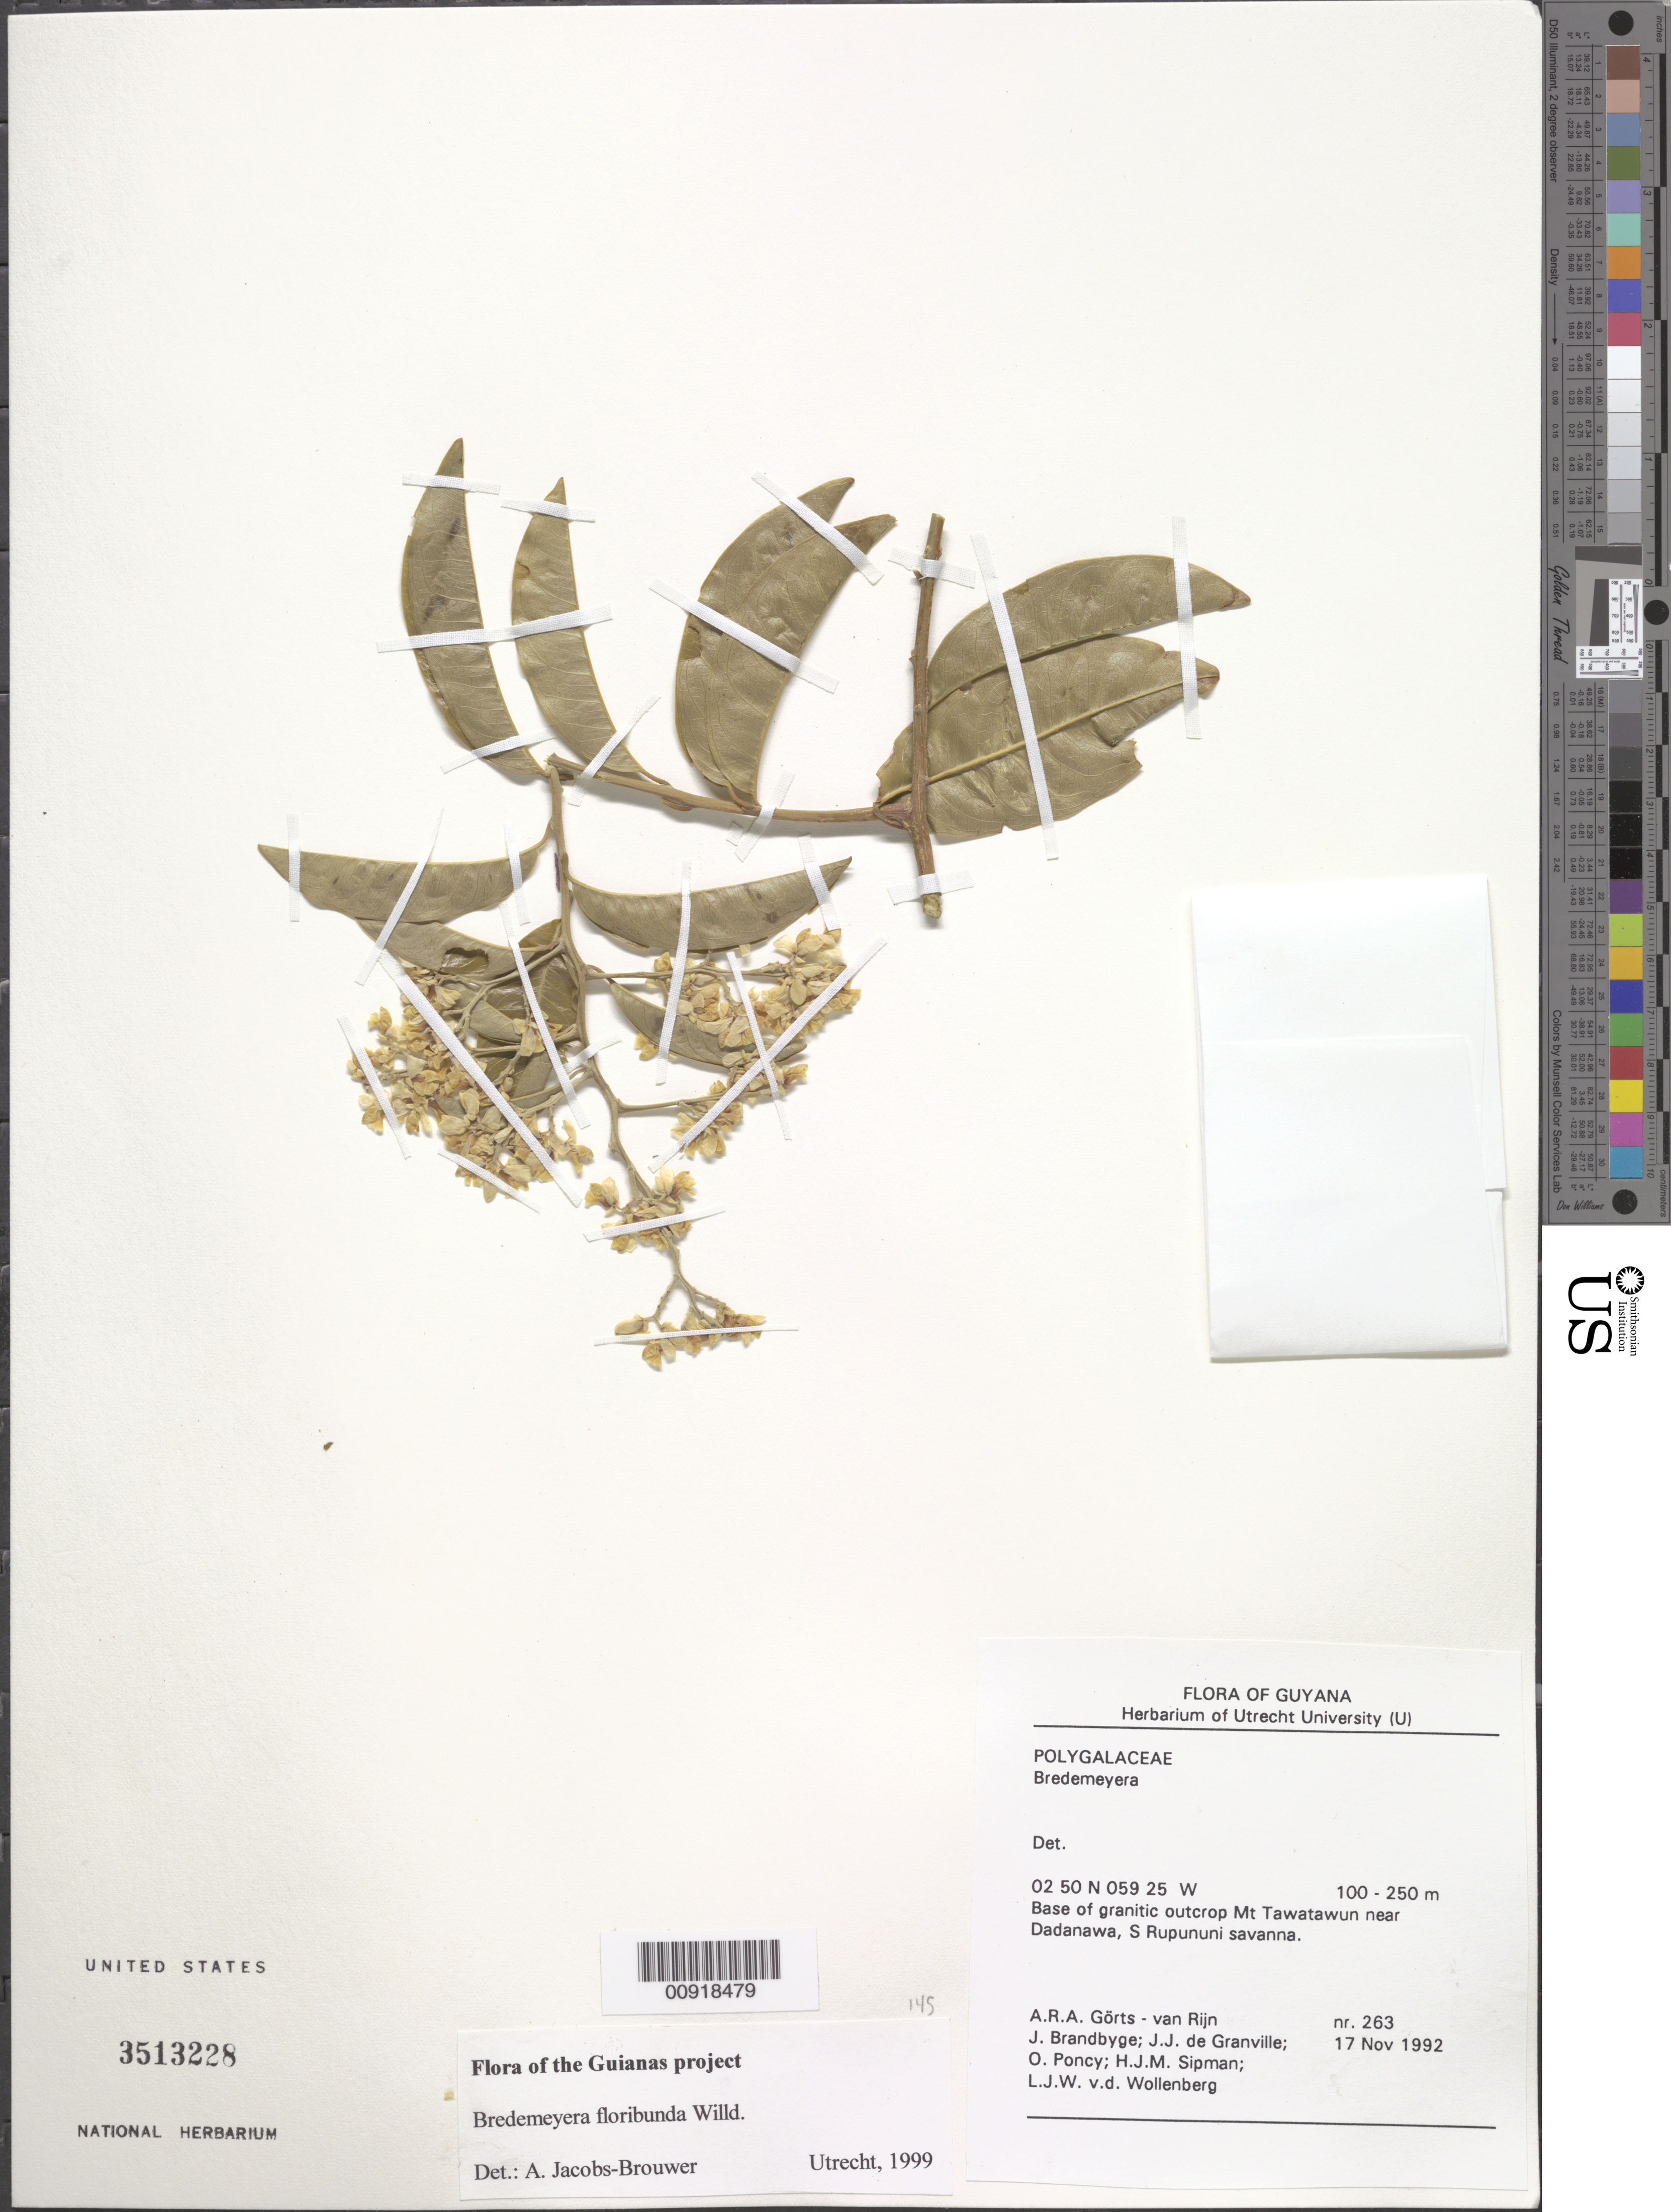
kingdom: Plantae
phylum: Tracheophyta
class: Magnoliopsida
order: Fabales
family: Polygalaceae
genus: Bredemeyera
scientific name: Bredemeyera floribunda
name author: Willd.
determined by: Jacobs-Brouwer, A.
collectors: A. .R. A. Görts-van Rijn, J. Brandbyge, J.-J. de Granville, O. Poncy, H. J. M. Sipman & L. van der Wollenberg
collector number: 263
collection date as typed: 17-Nov-92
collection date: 1992-11-17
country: Guyana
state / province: U. Takutu-U. Essequibo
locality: Dadanawa Ranch, vic. Mt. Tawatawun, S. Rupununi Savanna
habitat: Base of granitic outcrop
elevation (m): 100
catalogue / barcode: US 3513228